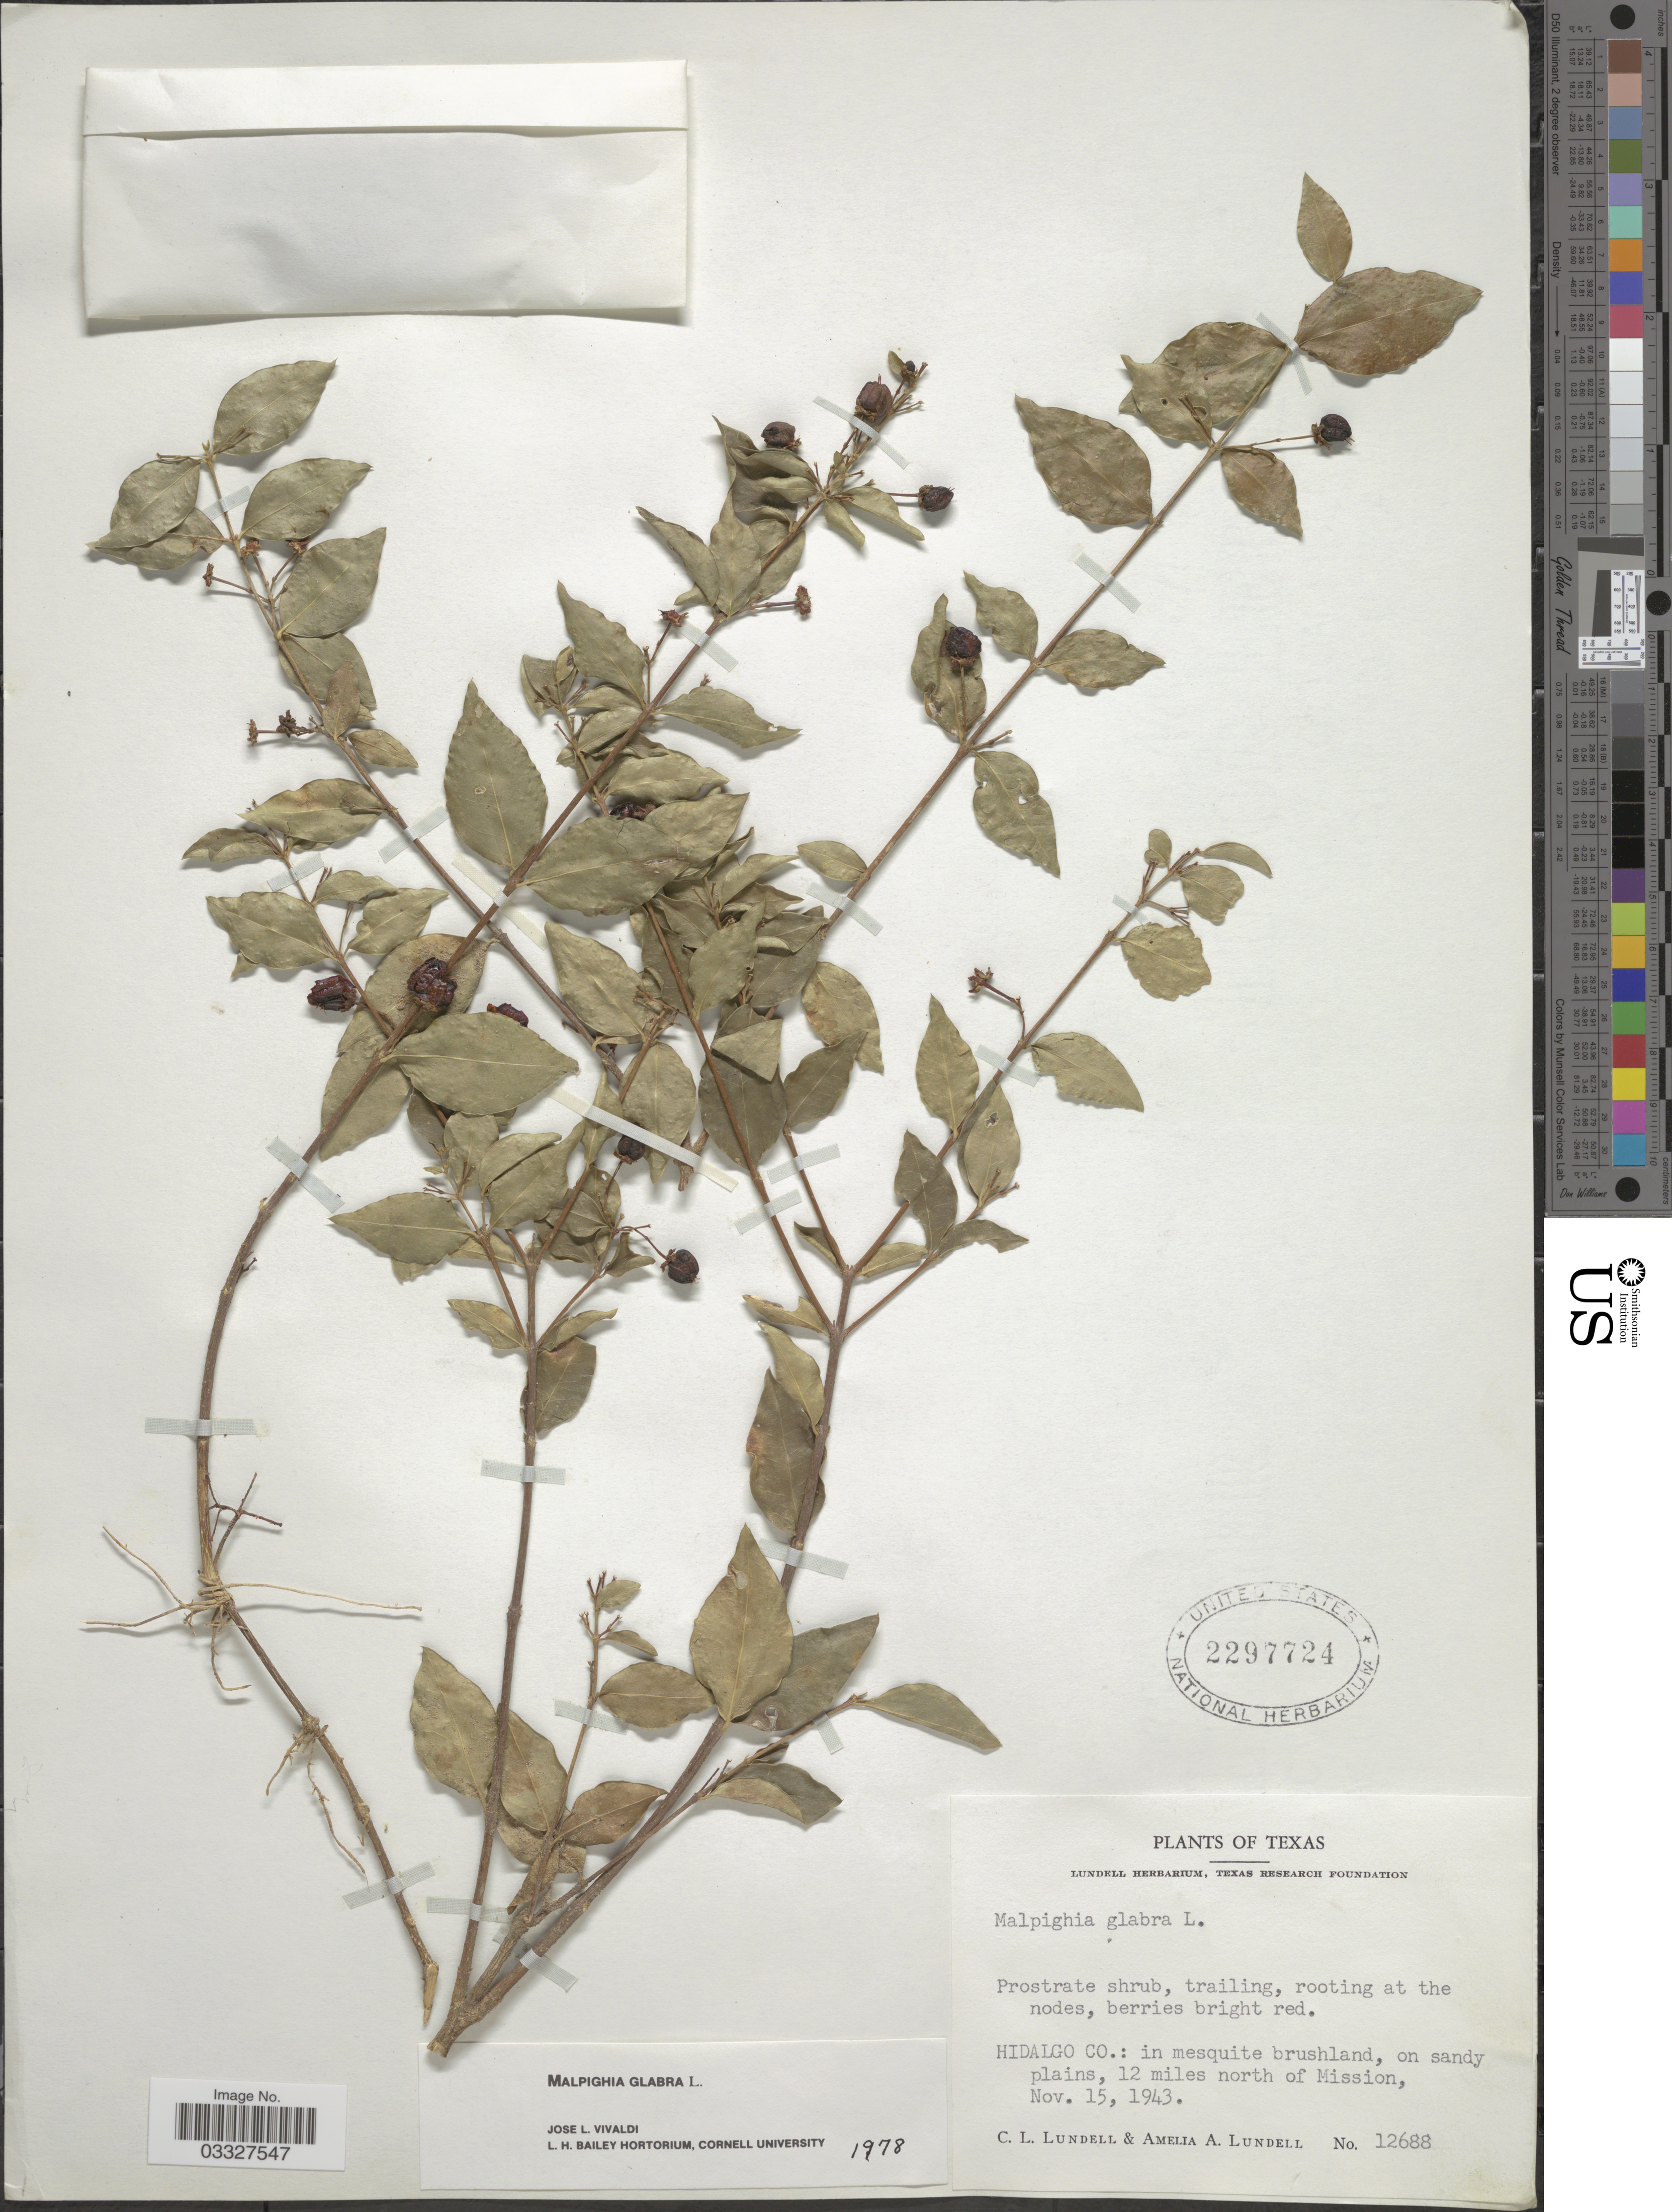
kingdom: Plantae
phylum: Tracheophyta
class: Magnoliopsida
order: Malpighiales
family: Malpighiaceae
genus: Malpighia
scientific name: Malpighia glabra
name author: L.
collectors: C. L. Lundell & A. A. Lundell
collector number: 12688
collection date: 1943-11-15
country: United States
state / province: Texas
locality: Hidalgo Co.: in mesquite brushland, on sandy plains, 12 miles north of Mission.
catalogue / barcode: US 2297724